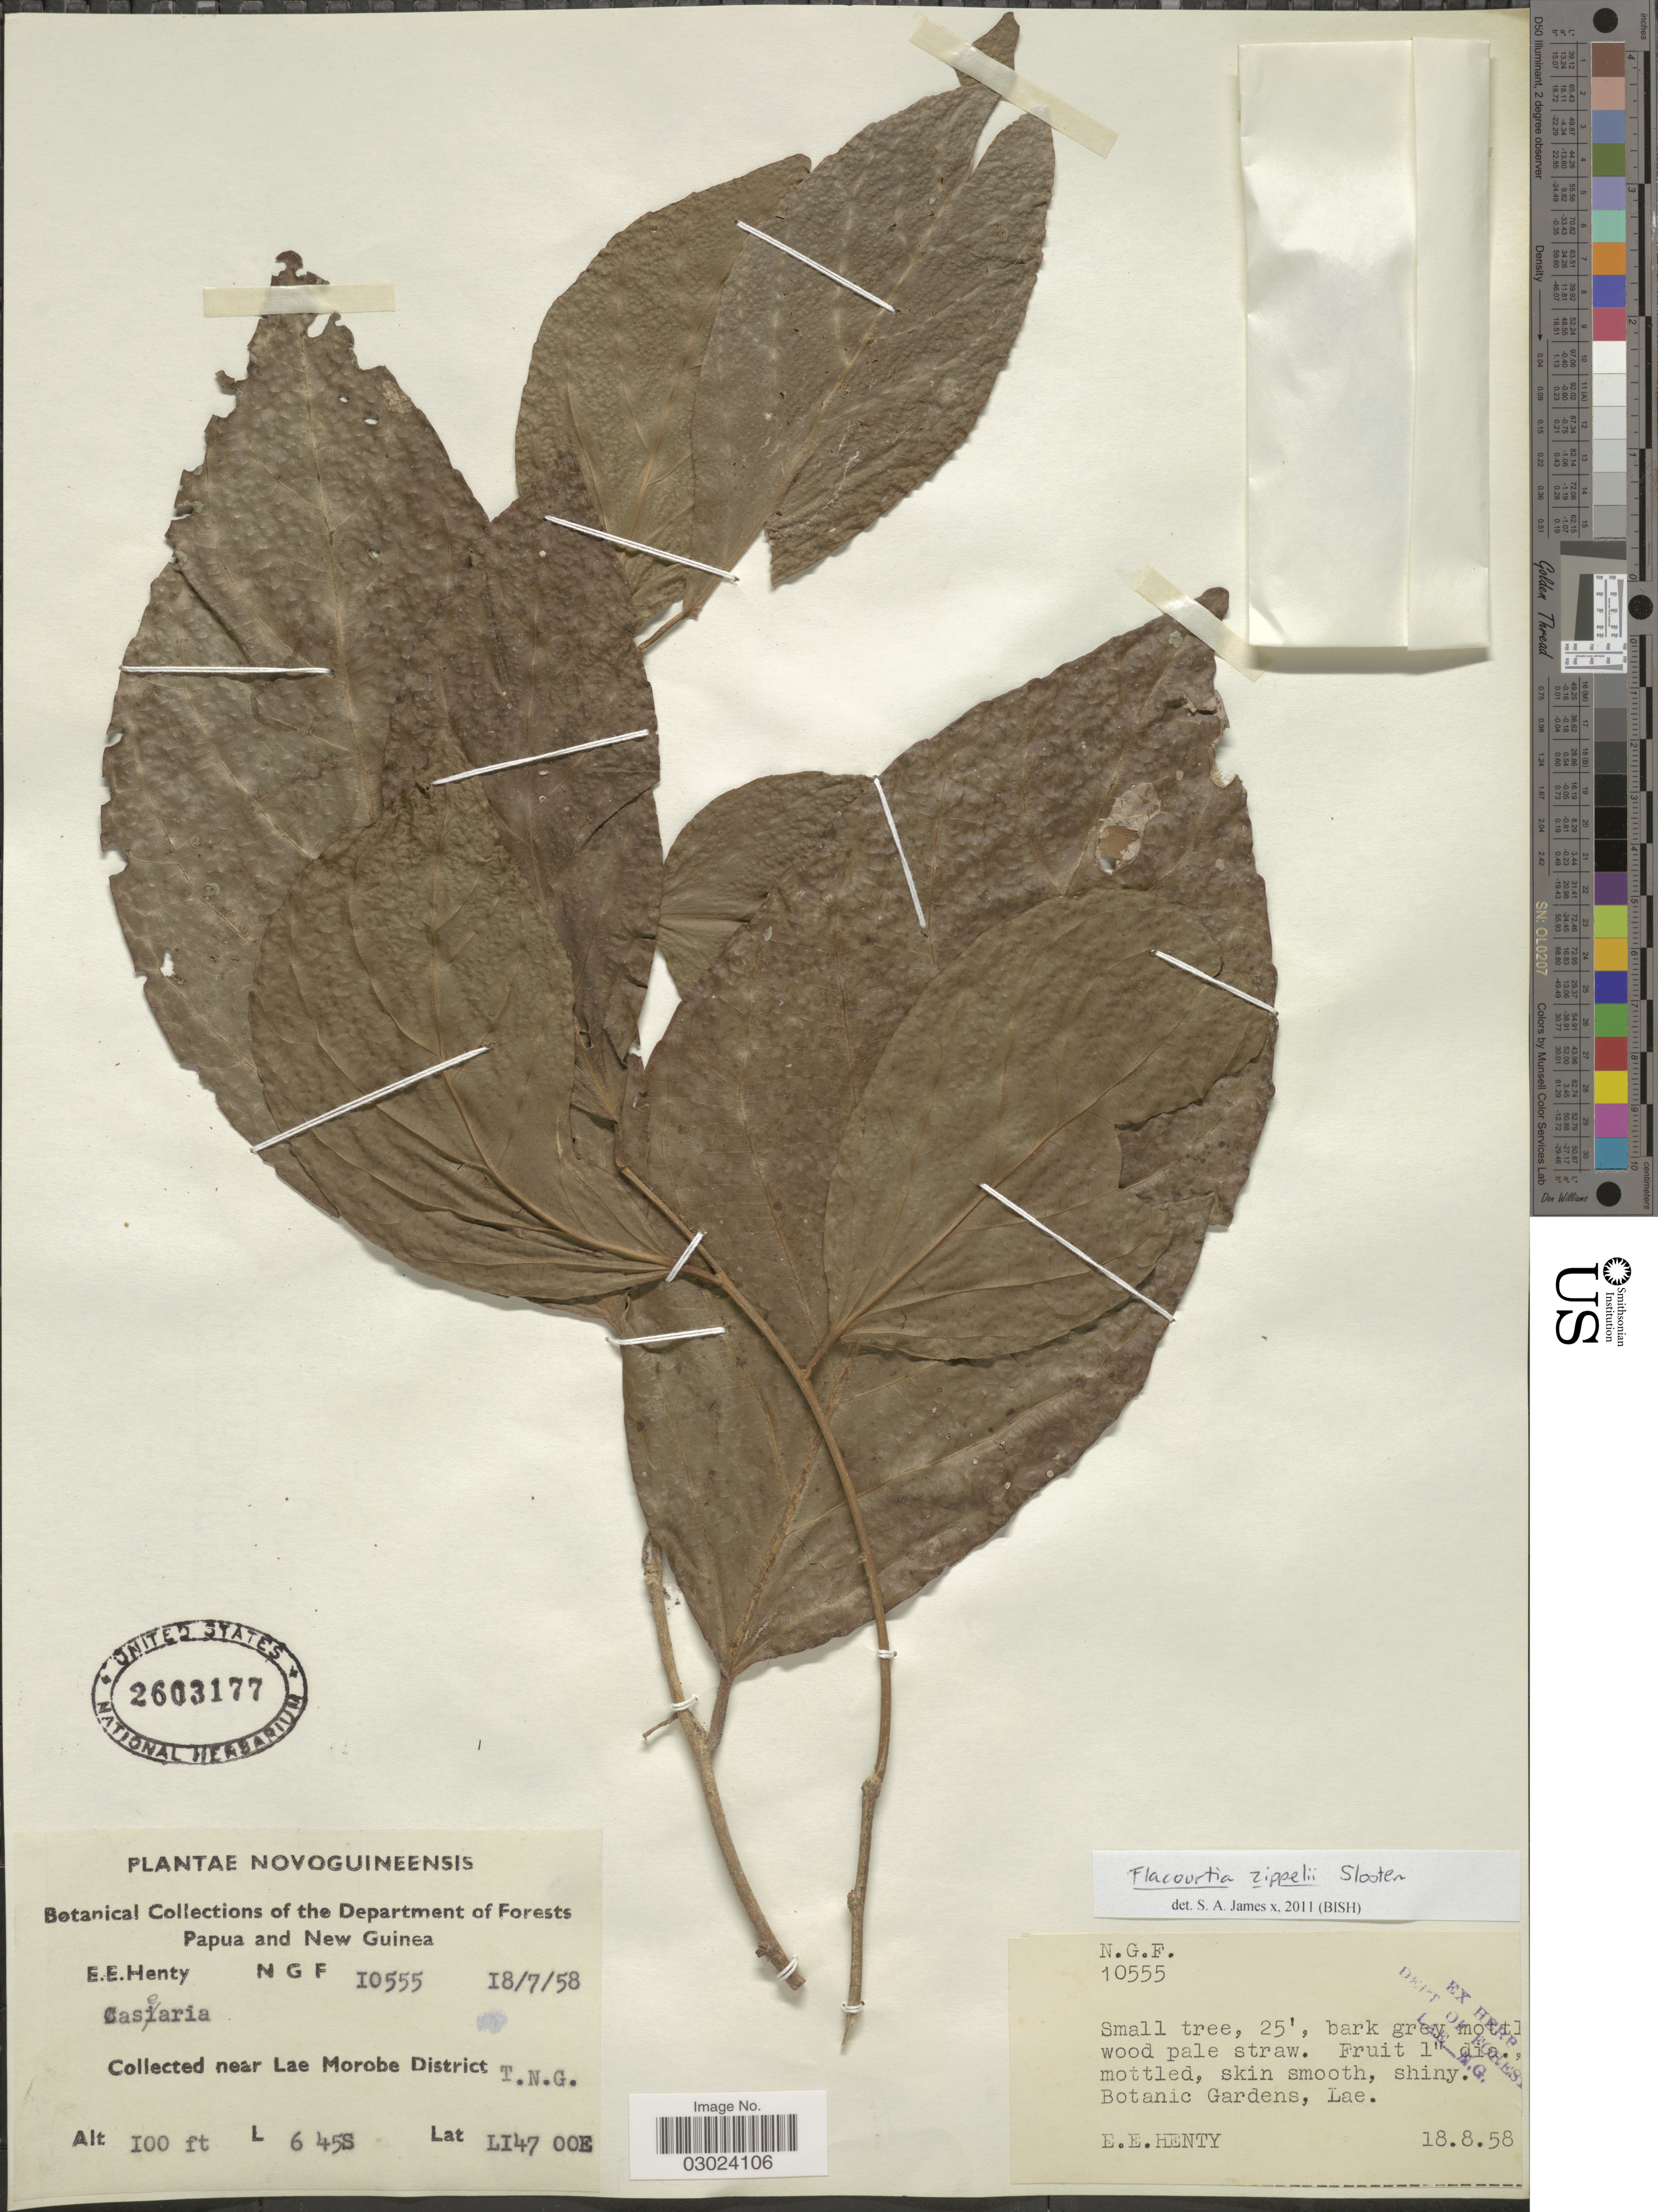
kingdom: Plantae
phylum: Tracheophyta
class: Magnoliopsida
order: Malpighiales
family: Salicaceae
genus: Flacourtia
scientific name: Flacourtia zippelii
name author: Slooten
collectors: E. Henty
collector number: N.G.F.10555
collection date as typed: Transcribed d/m/y: 18/7/58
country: Papua New Guinea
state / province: Morobe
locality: Papua and New Guinea. Near Lae Morobe District, T. N. G. Botanic Gardens, Lae.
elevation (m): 30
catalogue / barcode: US 2603177